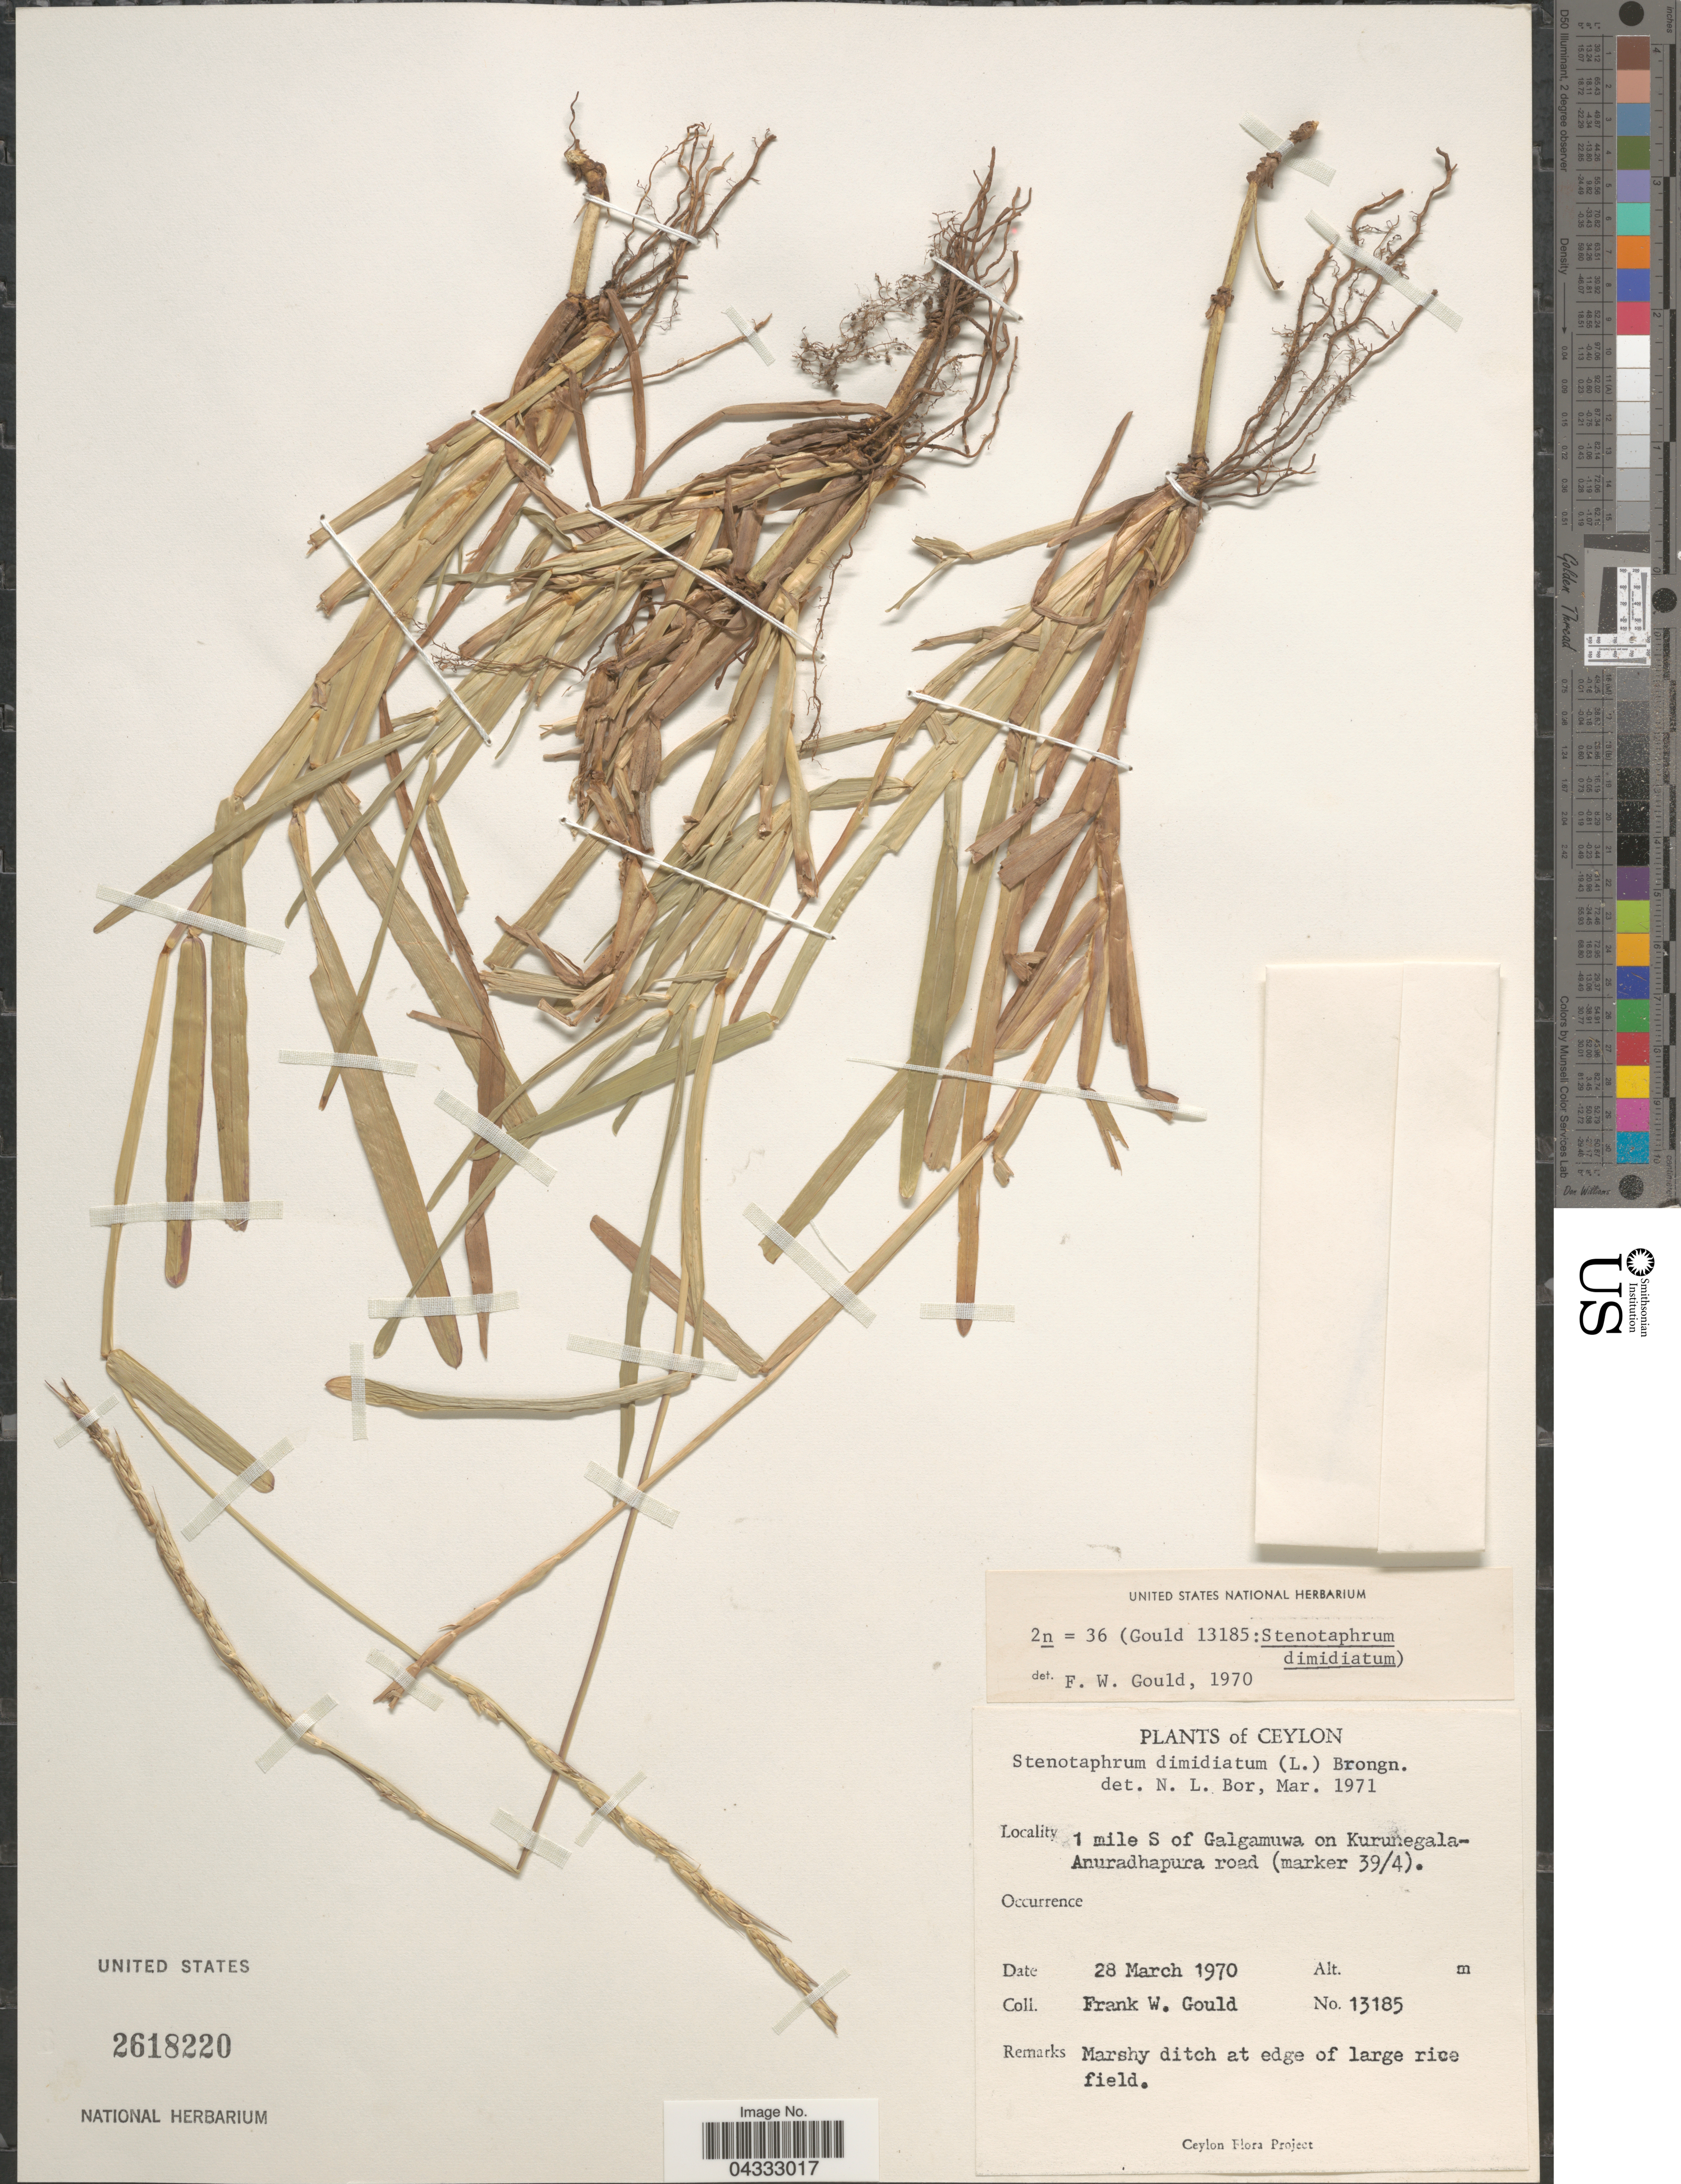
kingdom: Plantae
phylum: Tracheophyta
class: Liliopsida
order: Poales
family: Poaceae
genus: Stenotaphrum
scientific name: Stenotaphrum dimidiatum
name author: (L.) Brongn.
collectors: F. W. Gould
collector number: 13185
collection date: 1970-03-28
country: Sri Lanka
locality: Ceylon. 1 mile S of Galgamuwa on Kurunegala-Anuradhapura road (marker 39/4).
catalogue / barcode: US 2618220